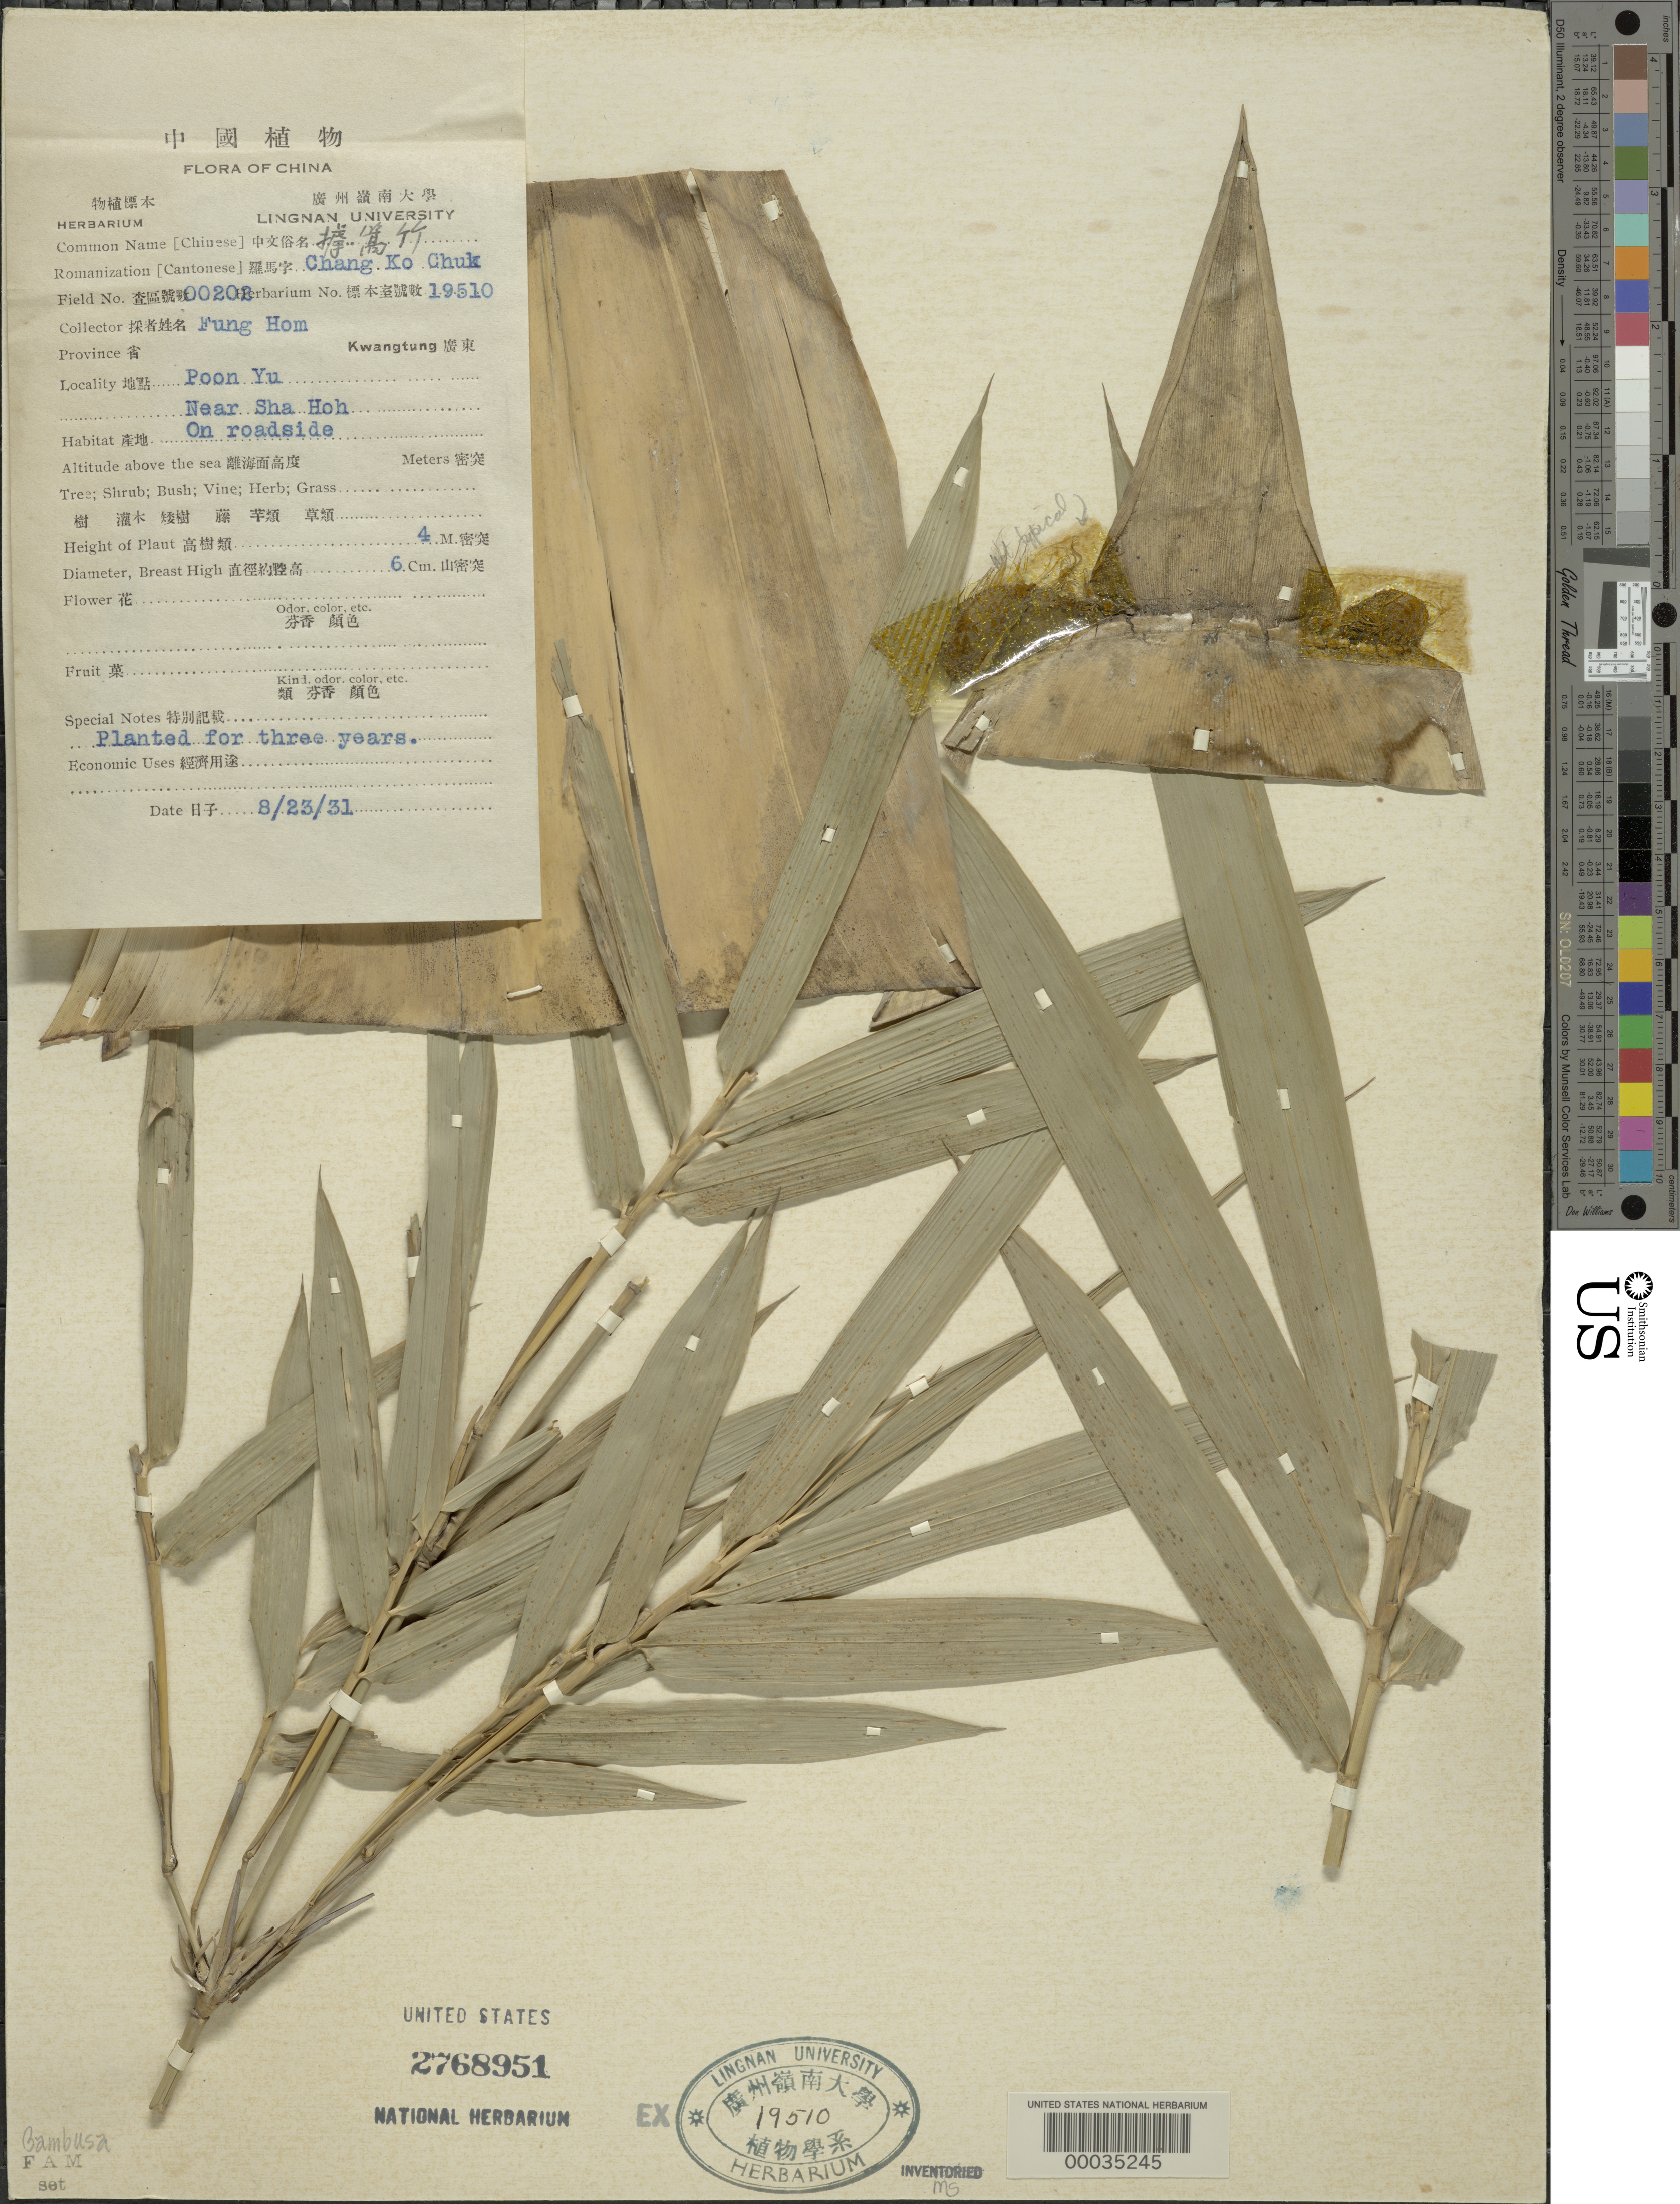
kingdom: Plantae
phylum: Tracheophyta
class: Liliopsida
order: Poales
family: Poaceae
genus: Bambusa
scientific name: Bambusa sp.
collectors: H. L. Fung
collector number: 202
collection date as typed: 23 Aug 1931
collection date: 1931-08-23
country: China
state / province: Guangdong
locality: Poon yu, sha hoh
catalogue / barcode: US 2768951